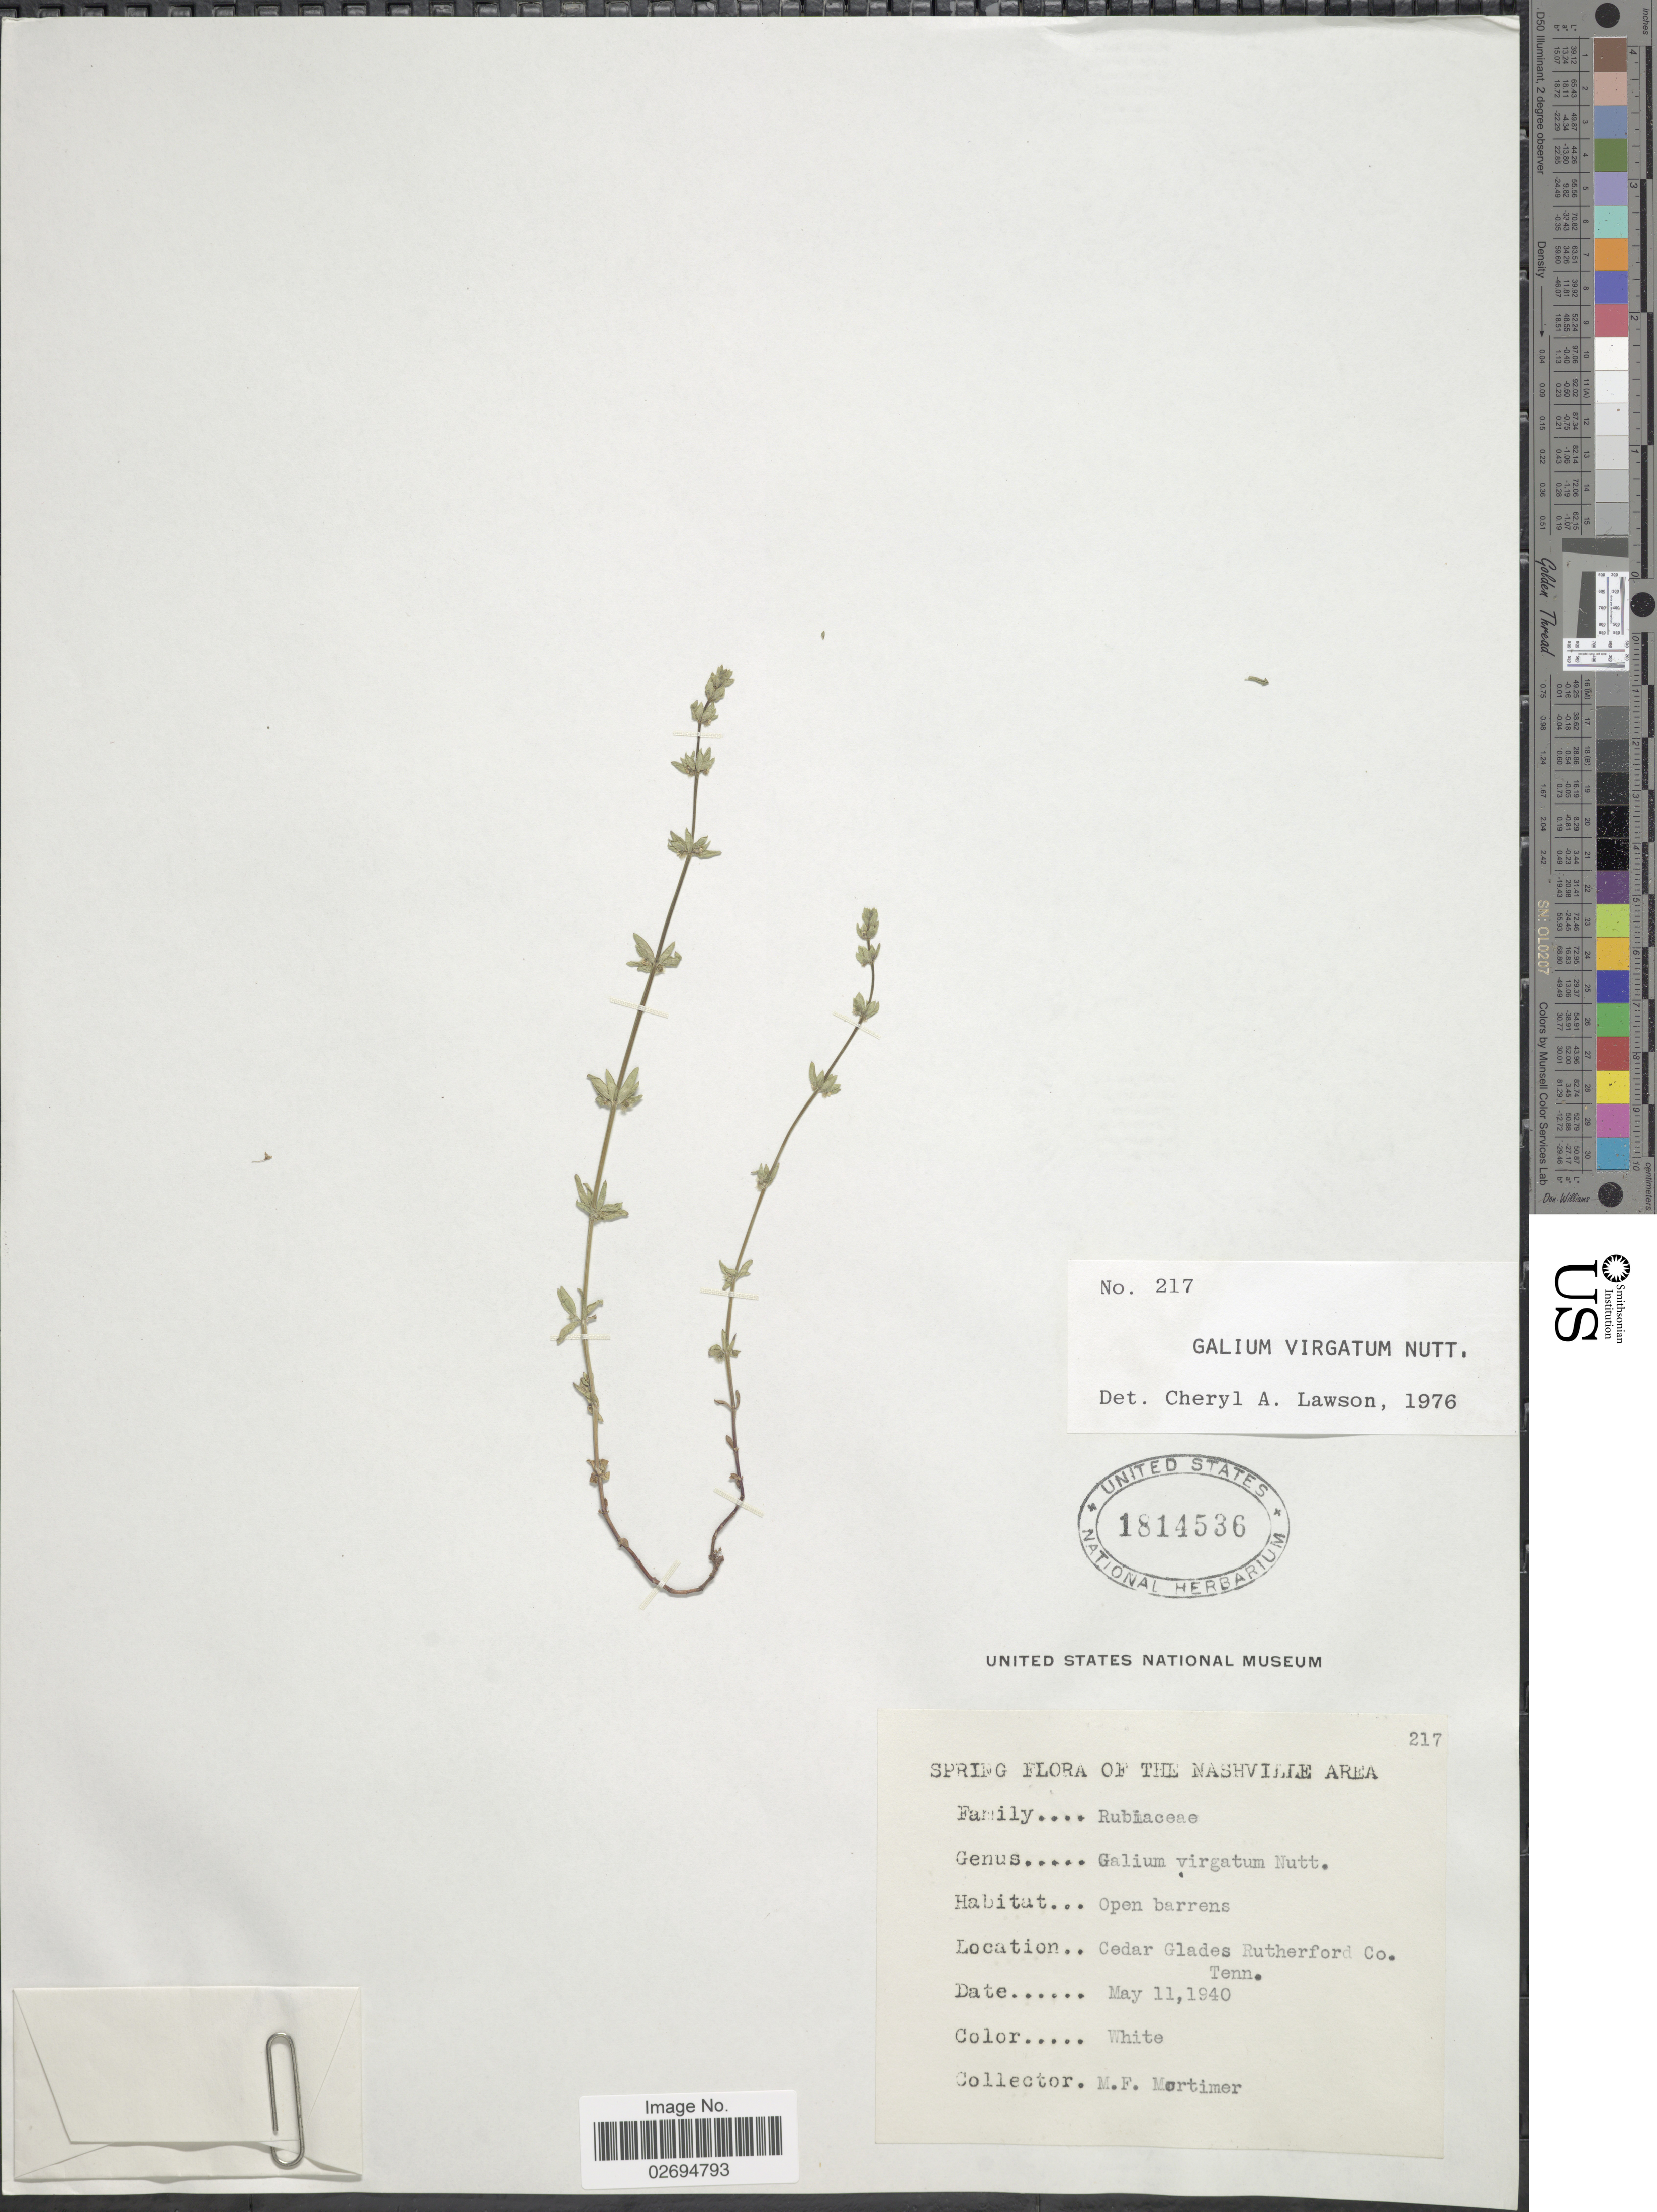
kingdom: Plantae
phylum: Tracheophyta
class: Magnoliopsida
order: Gentianales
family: Rubiaceae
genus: Galium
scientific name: Galium virgatum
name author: Nutt.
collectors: M. Mortimer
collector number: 217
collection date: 1940-05-11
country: United States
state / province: Tennessee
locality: Spring of the Nashville Area, Open barrens, Cedar Glades Rutherford Co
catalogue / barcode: US 1814536